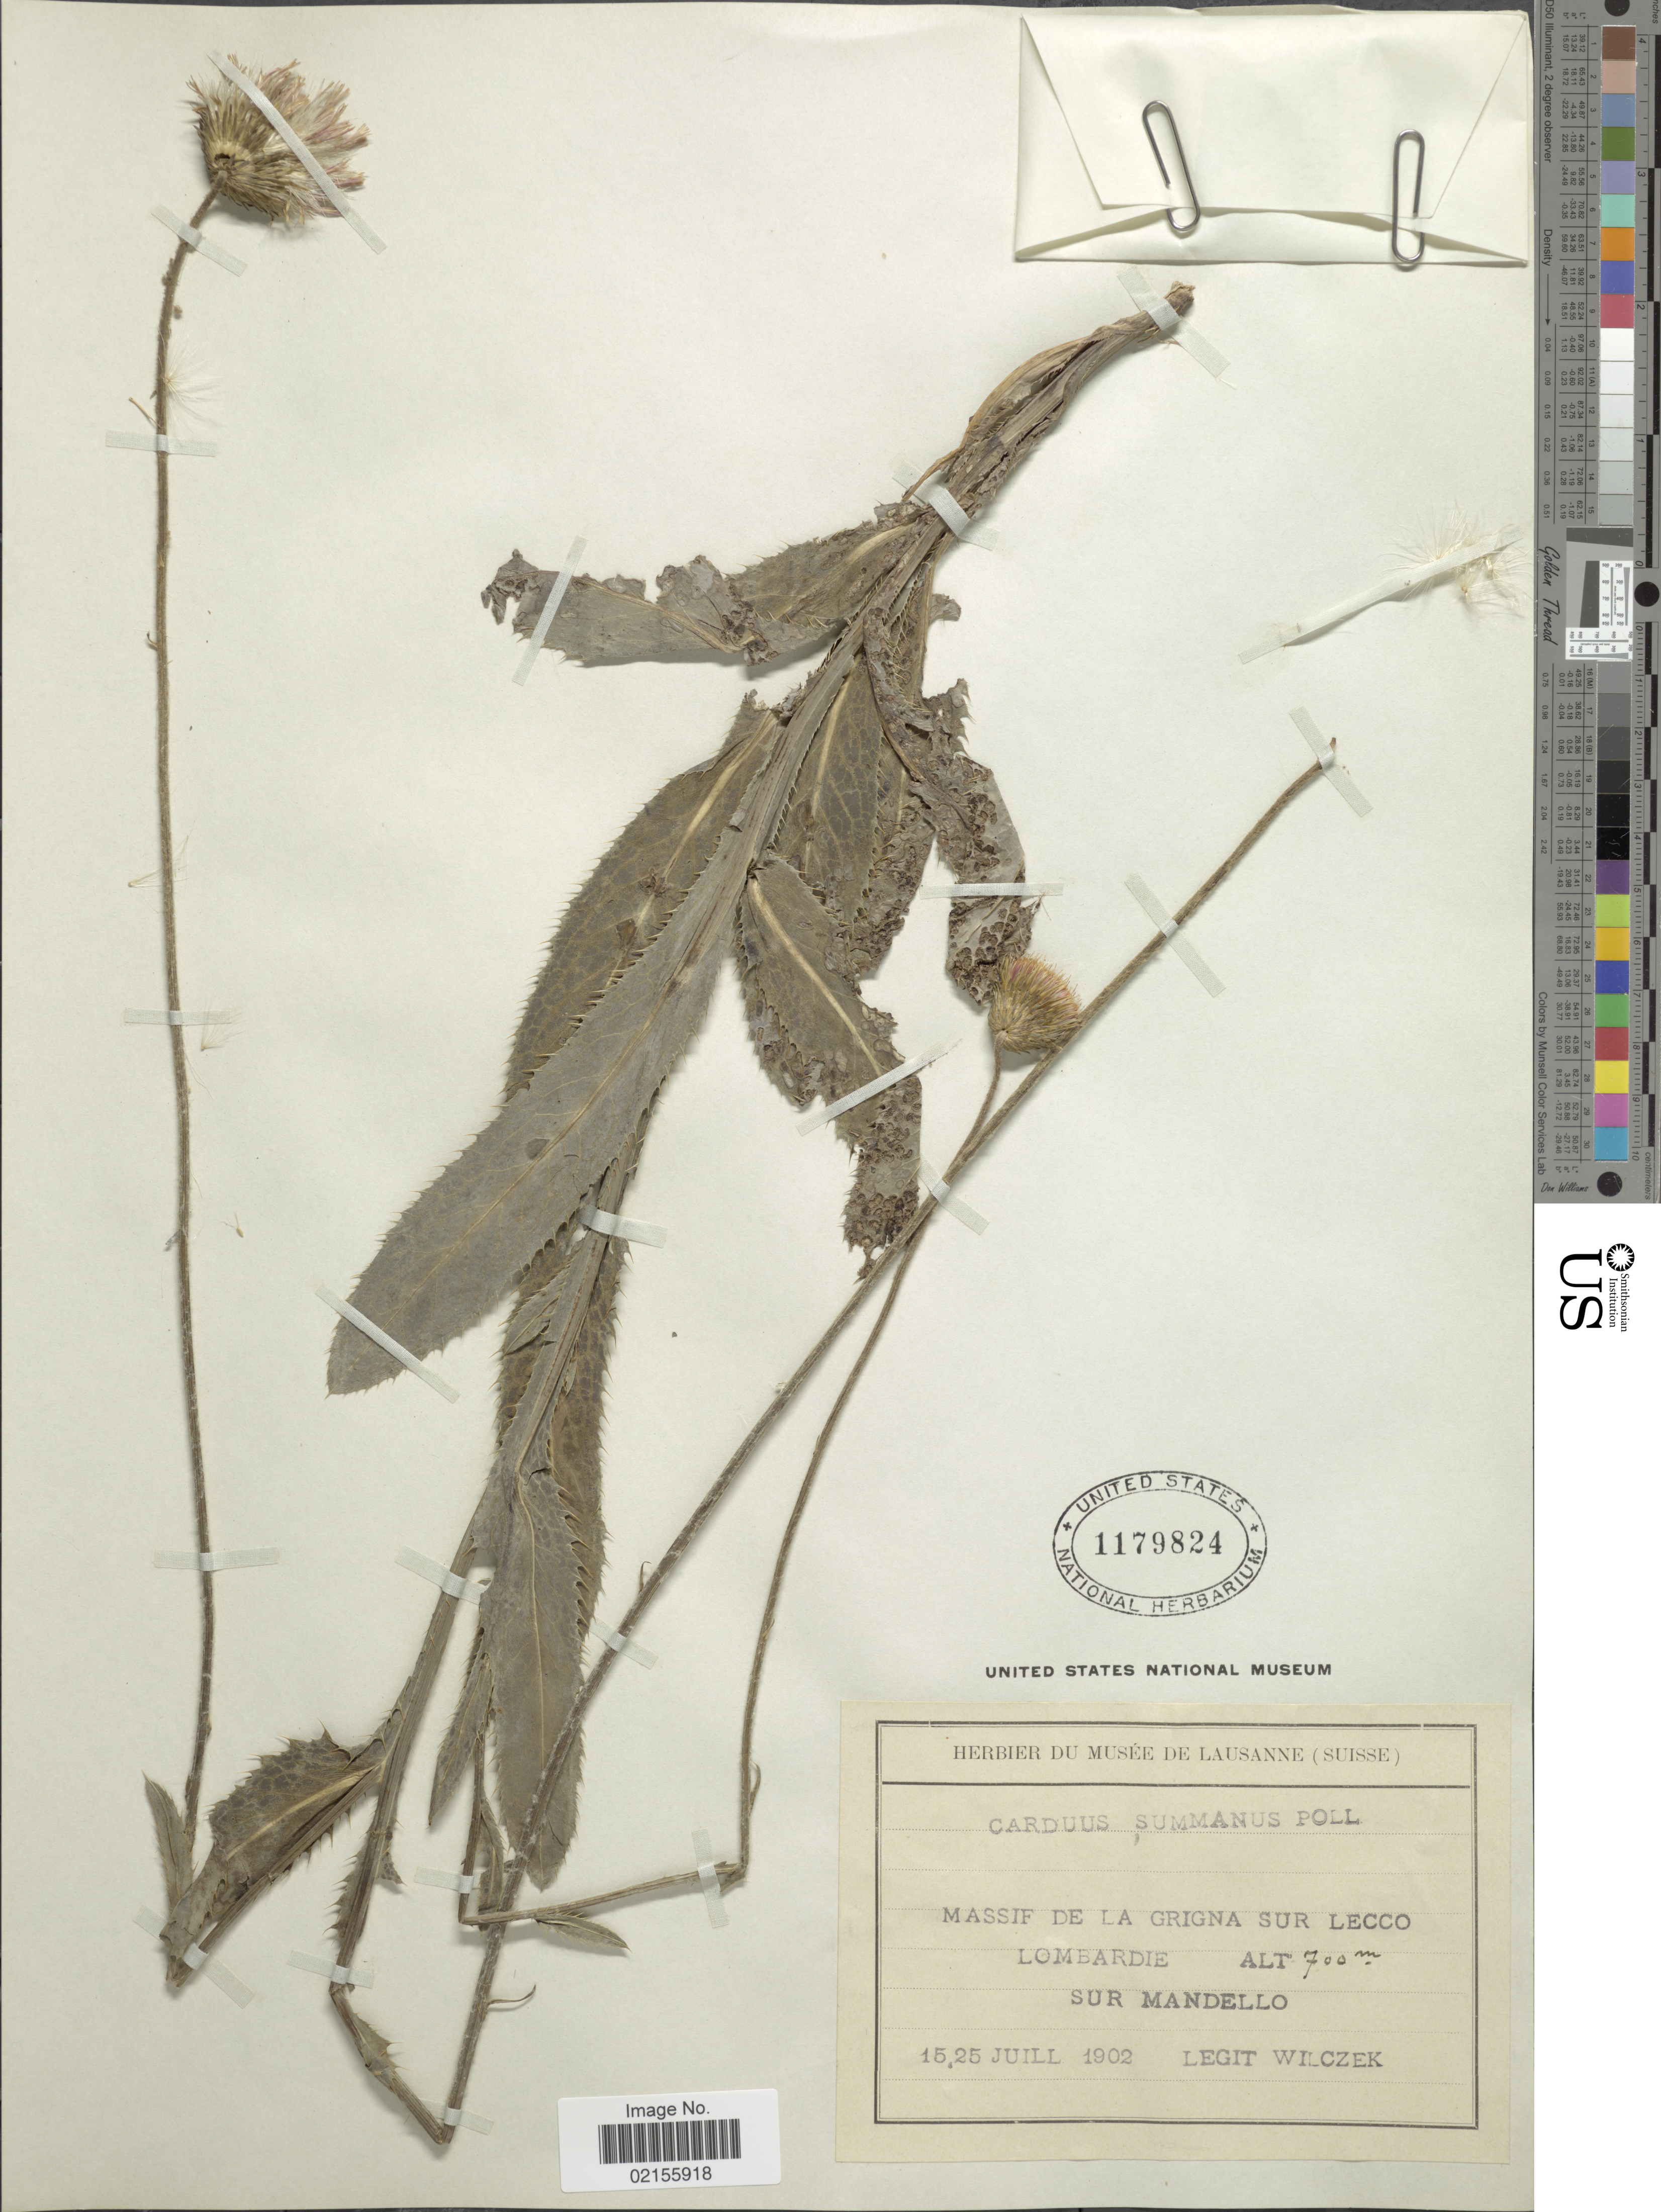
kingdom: Plantae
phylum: Tracheophyta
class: Magnoliopsida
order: Asterales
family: Asteraceae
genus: Carduus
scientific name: Carduus defloratus subsp. sumanus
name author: (Poll.) Arcang.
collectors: Wilczek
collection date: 1902-07-15/1902-07-25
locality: ,assif de la Grigna sur Lecco Lombardie, Sur Mandello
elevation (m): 700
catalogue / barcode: US 1179824